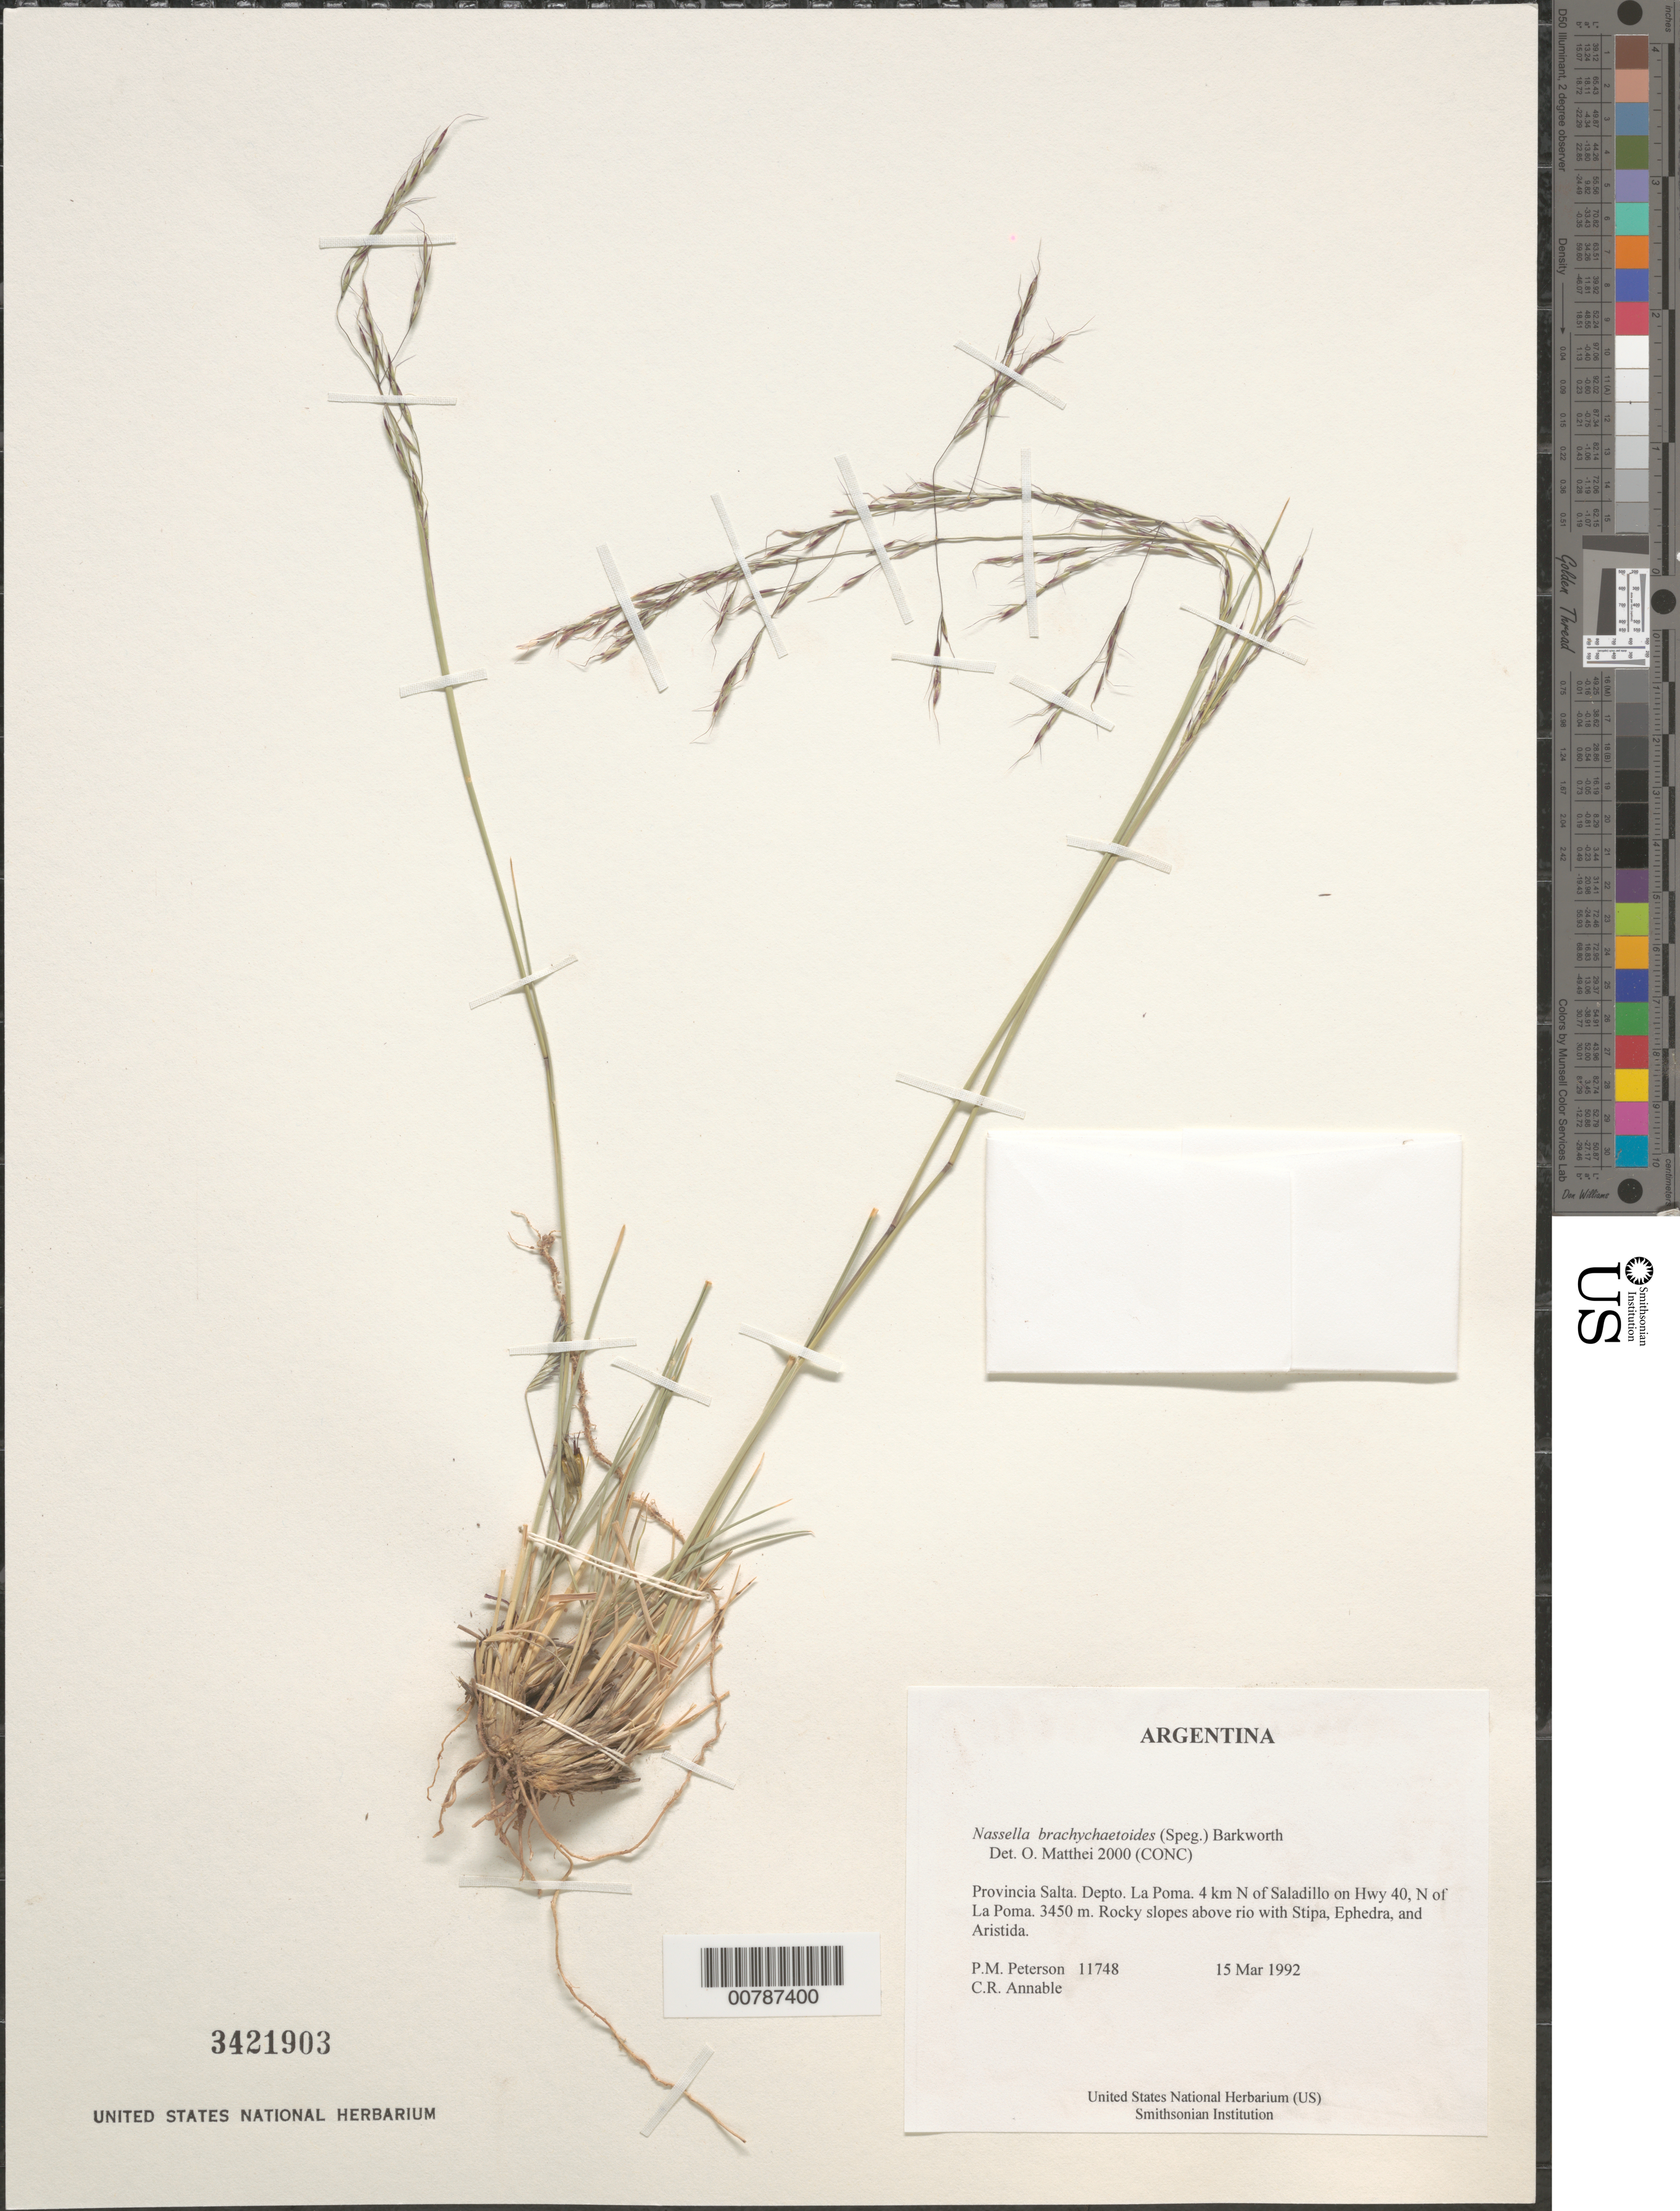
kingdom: Plantae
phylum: Tracheophyta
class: Liliopsida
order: Poales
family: Poaceae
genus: Nassella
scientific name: Nassella brachychaetoides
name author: (Speg.) Barkworth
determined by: Matthei, O. R.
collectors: P. M. Peterson & C. R. Annable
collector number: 11748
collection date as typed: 15 Mar 1992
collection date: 1992-03-15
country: Argentina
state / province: Salta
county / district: La Poma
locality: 4 km N of Saladillo on Hwy 40, N of La Poma.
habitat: Rocky slopes above rio with Stipa, Ephedra, and Aristida.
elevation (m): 3450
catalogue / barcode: US 3421903